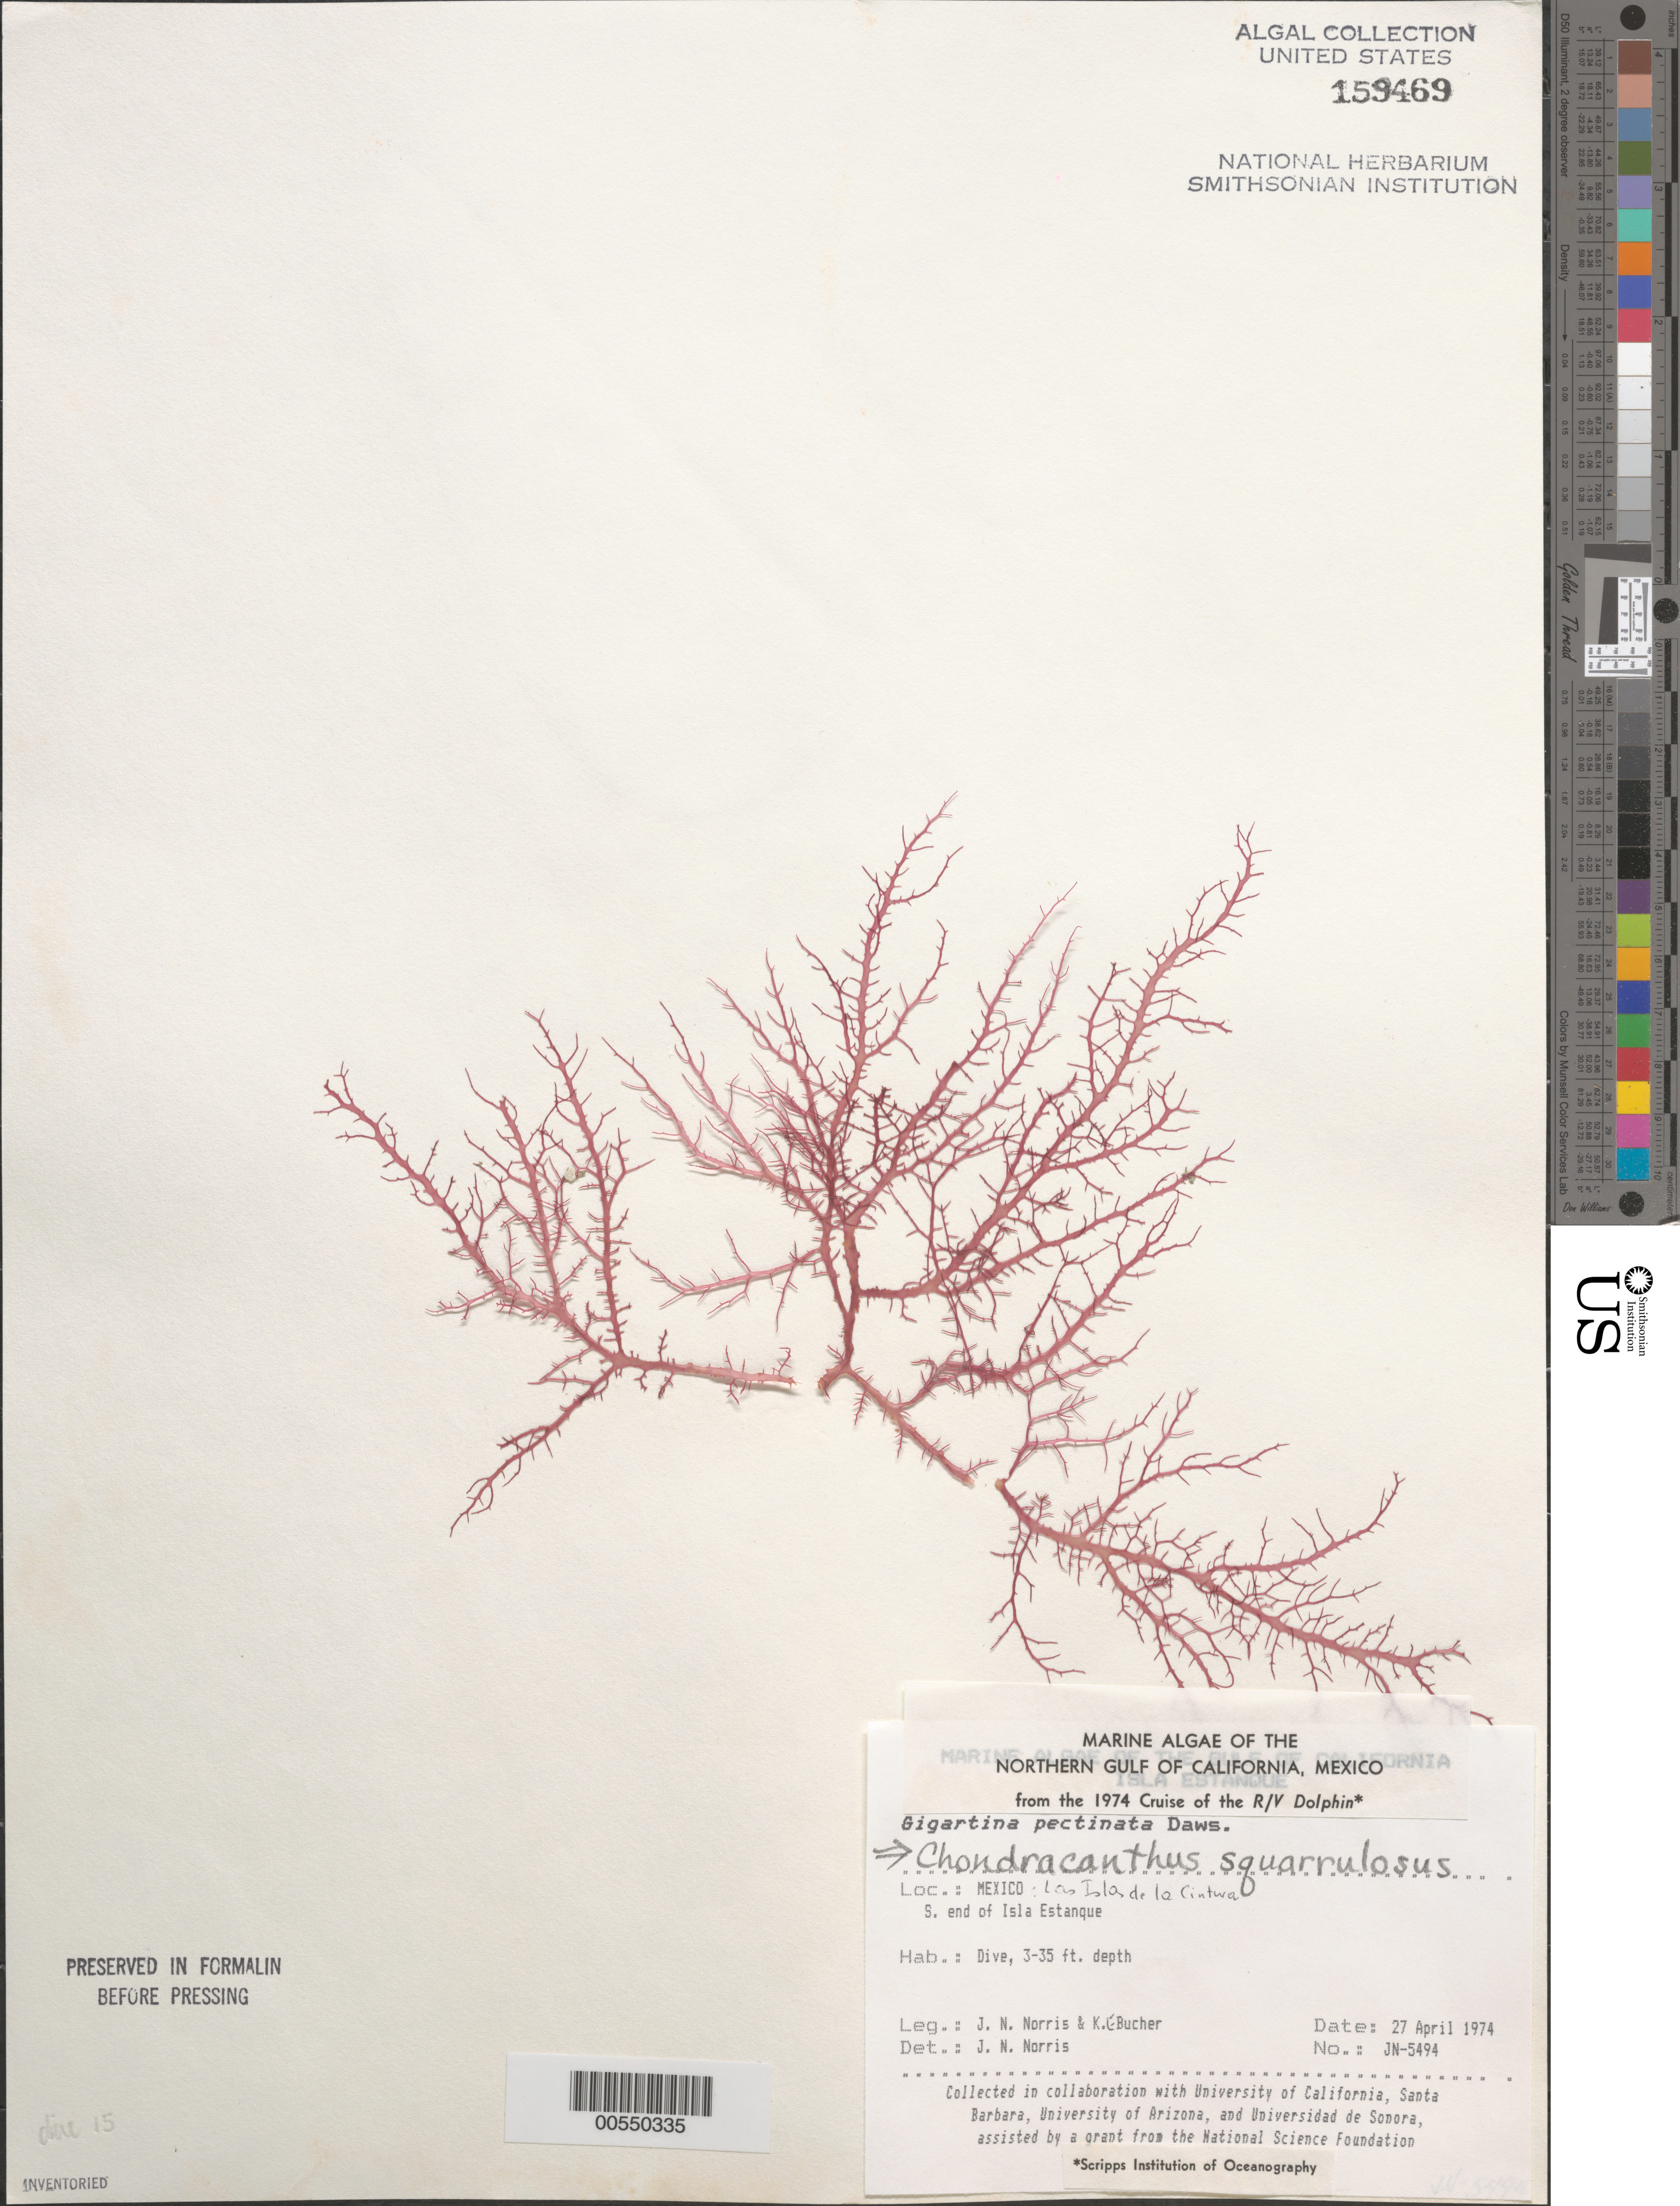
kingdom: Plantae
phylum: Rhodophyta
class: Florideophyceae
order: Gigartinales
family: Gigartinaceae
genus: Chondracanthus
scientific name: Chondracanthus squarrulosus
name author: (Setch. & N.L. Gardner) J.R. Hughey et al.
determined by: Norris, James N.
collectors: J. N. Norris & K. E. Bucher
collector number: JN-5494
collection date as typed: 27 Apr 1974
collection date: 1974-04-27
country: Mexico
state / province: Baja California Norte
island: Isla Estanque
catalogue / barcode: US 159469